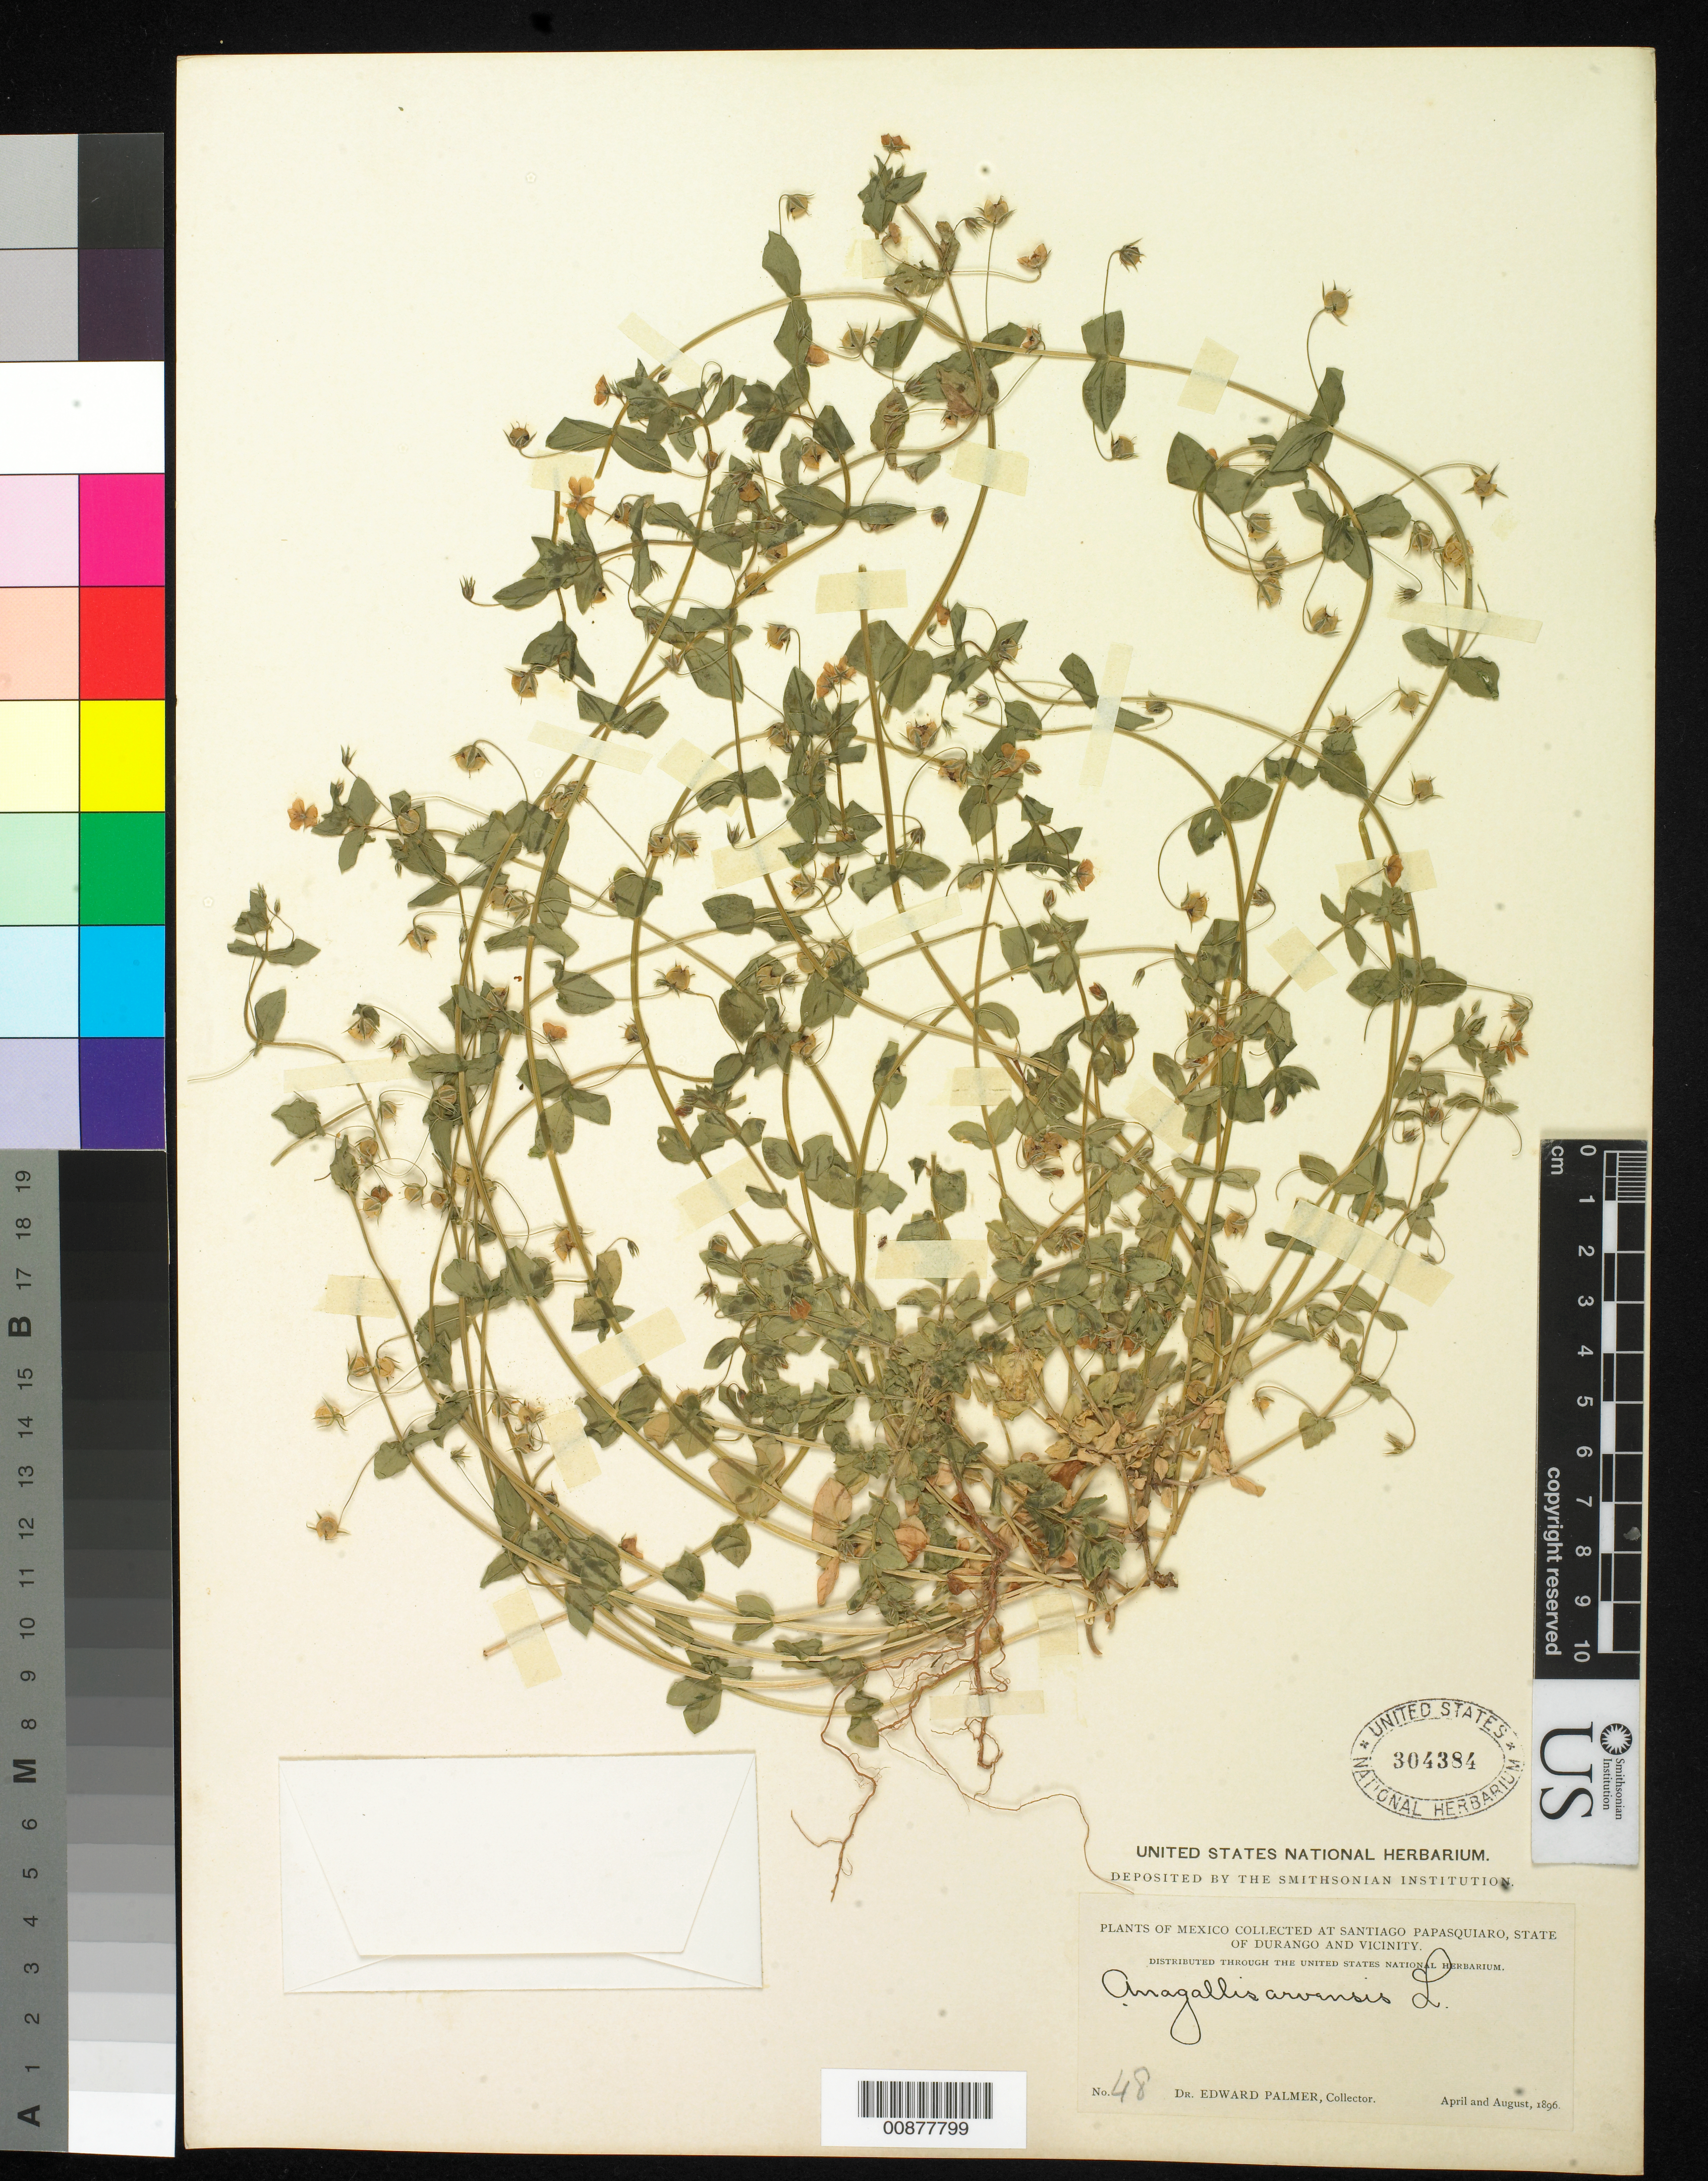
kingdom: Plantae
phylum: Tracheophyta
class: Magnoliopsida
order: Ericales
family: Primulaceae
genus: Anagallis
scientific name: Anagallis arvensis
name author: L.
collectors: E. Palmer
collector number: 48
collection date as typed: Apr 1896 to -- Aug 1896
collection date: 1896-04/1896-08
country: Mexico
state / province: Durango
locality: Santiago Papasquiaro, Durango and vicinity.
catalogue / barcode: US 304384